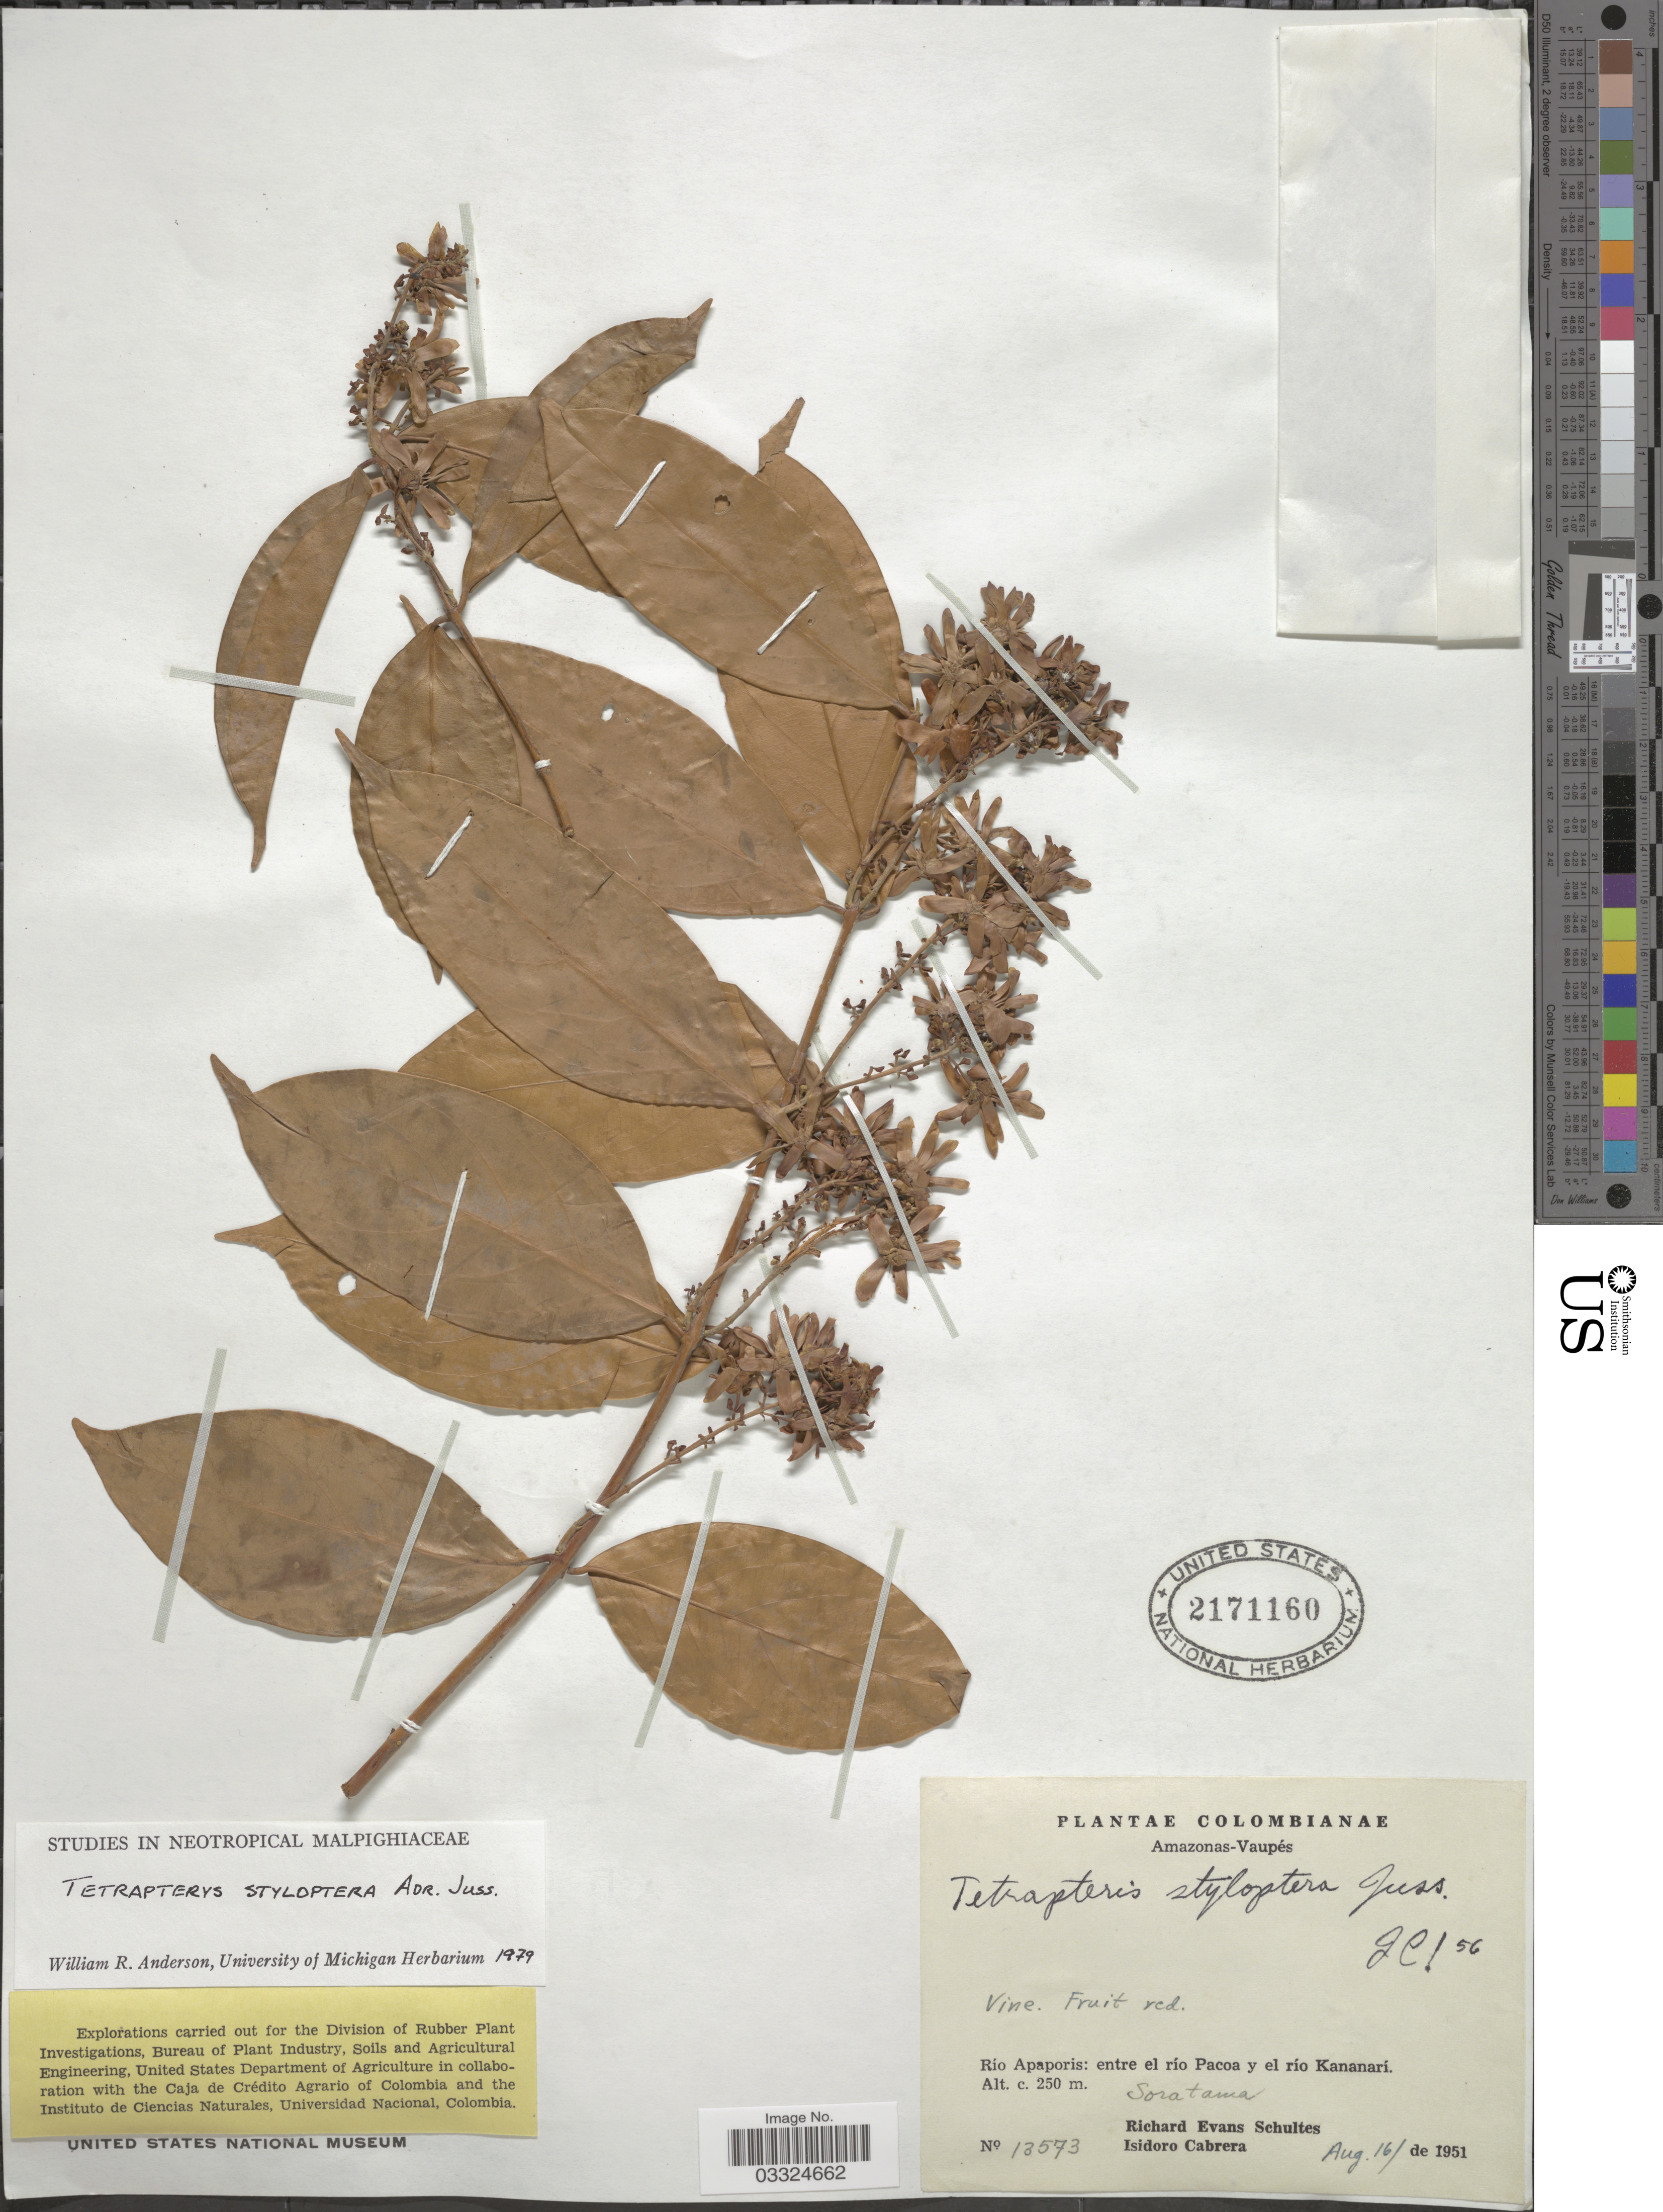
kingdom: Plantae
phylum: Tracheophyta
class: Magnoliopsida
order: Malpighiales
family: Malpighiaceae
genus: Glicophyllum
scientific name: Glicophyllum stylopterum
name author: (A. Juss.) R.F. Almeida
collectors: R. E. Schultes & I. Cabrera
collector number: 13573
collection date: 1951-08-16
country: Colombia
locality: Amazonas-Vaupés. Río Apaporis: entre el río Pacoa y el río Kananarí. Soratama.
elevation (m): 250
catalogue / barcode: US 2171160